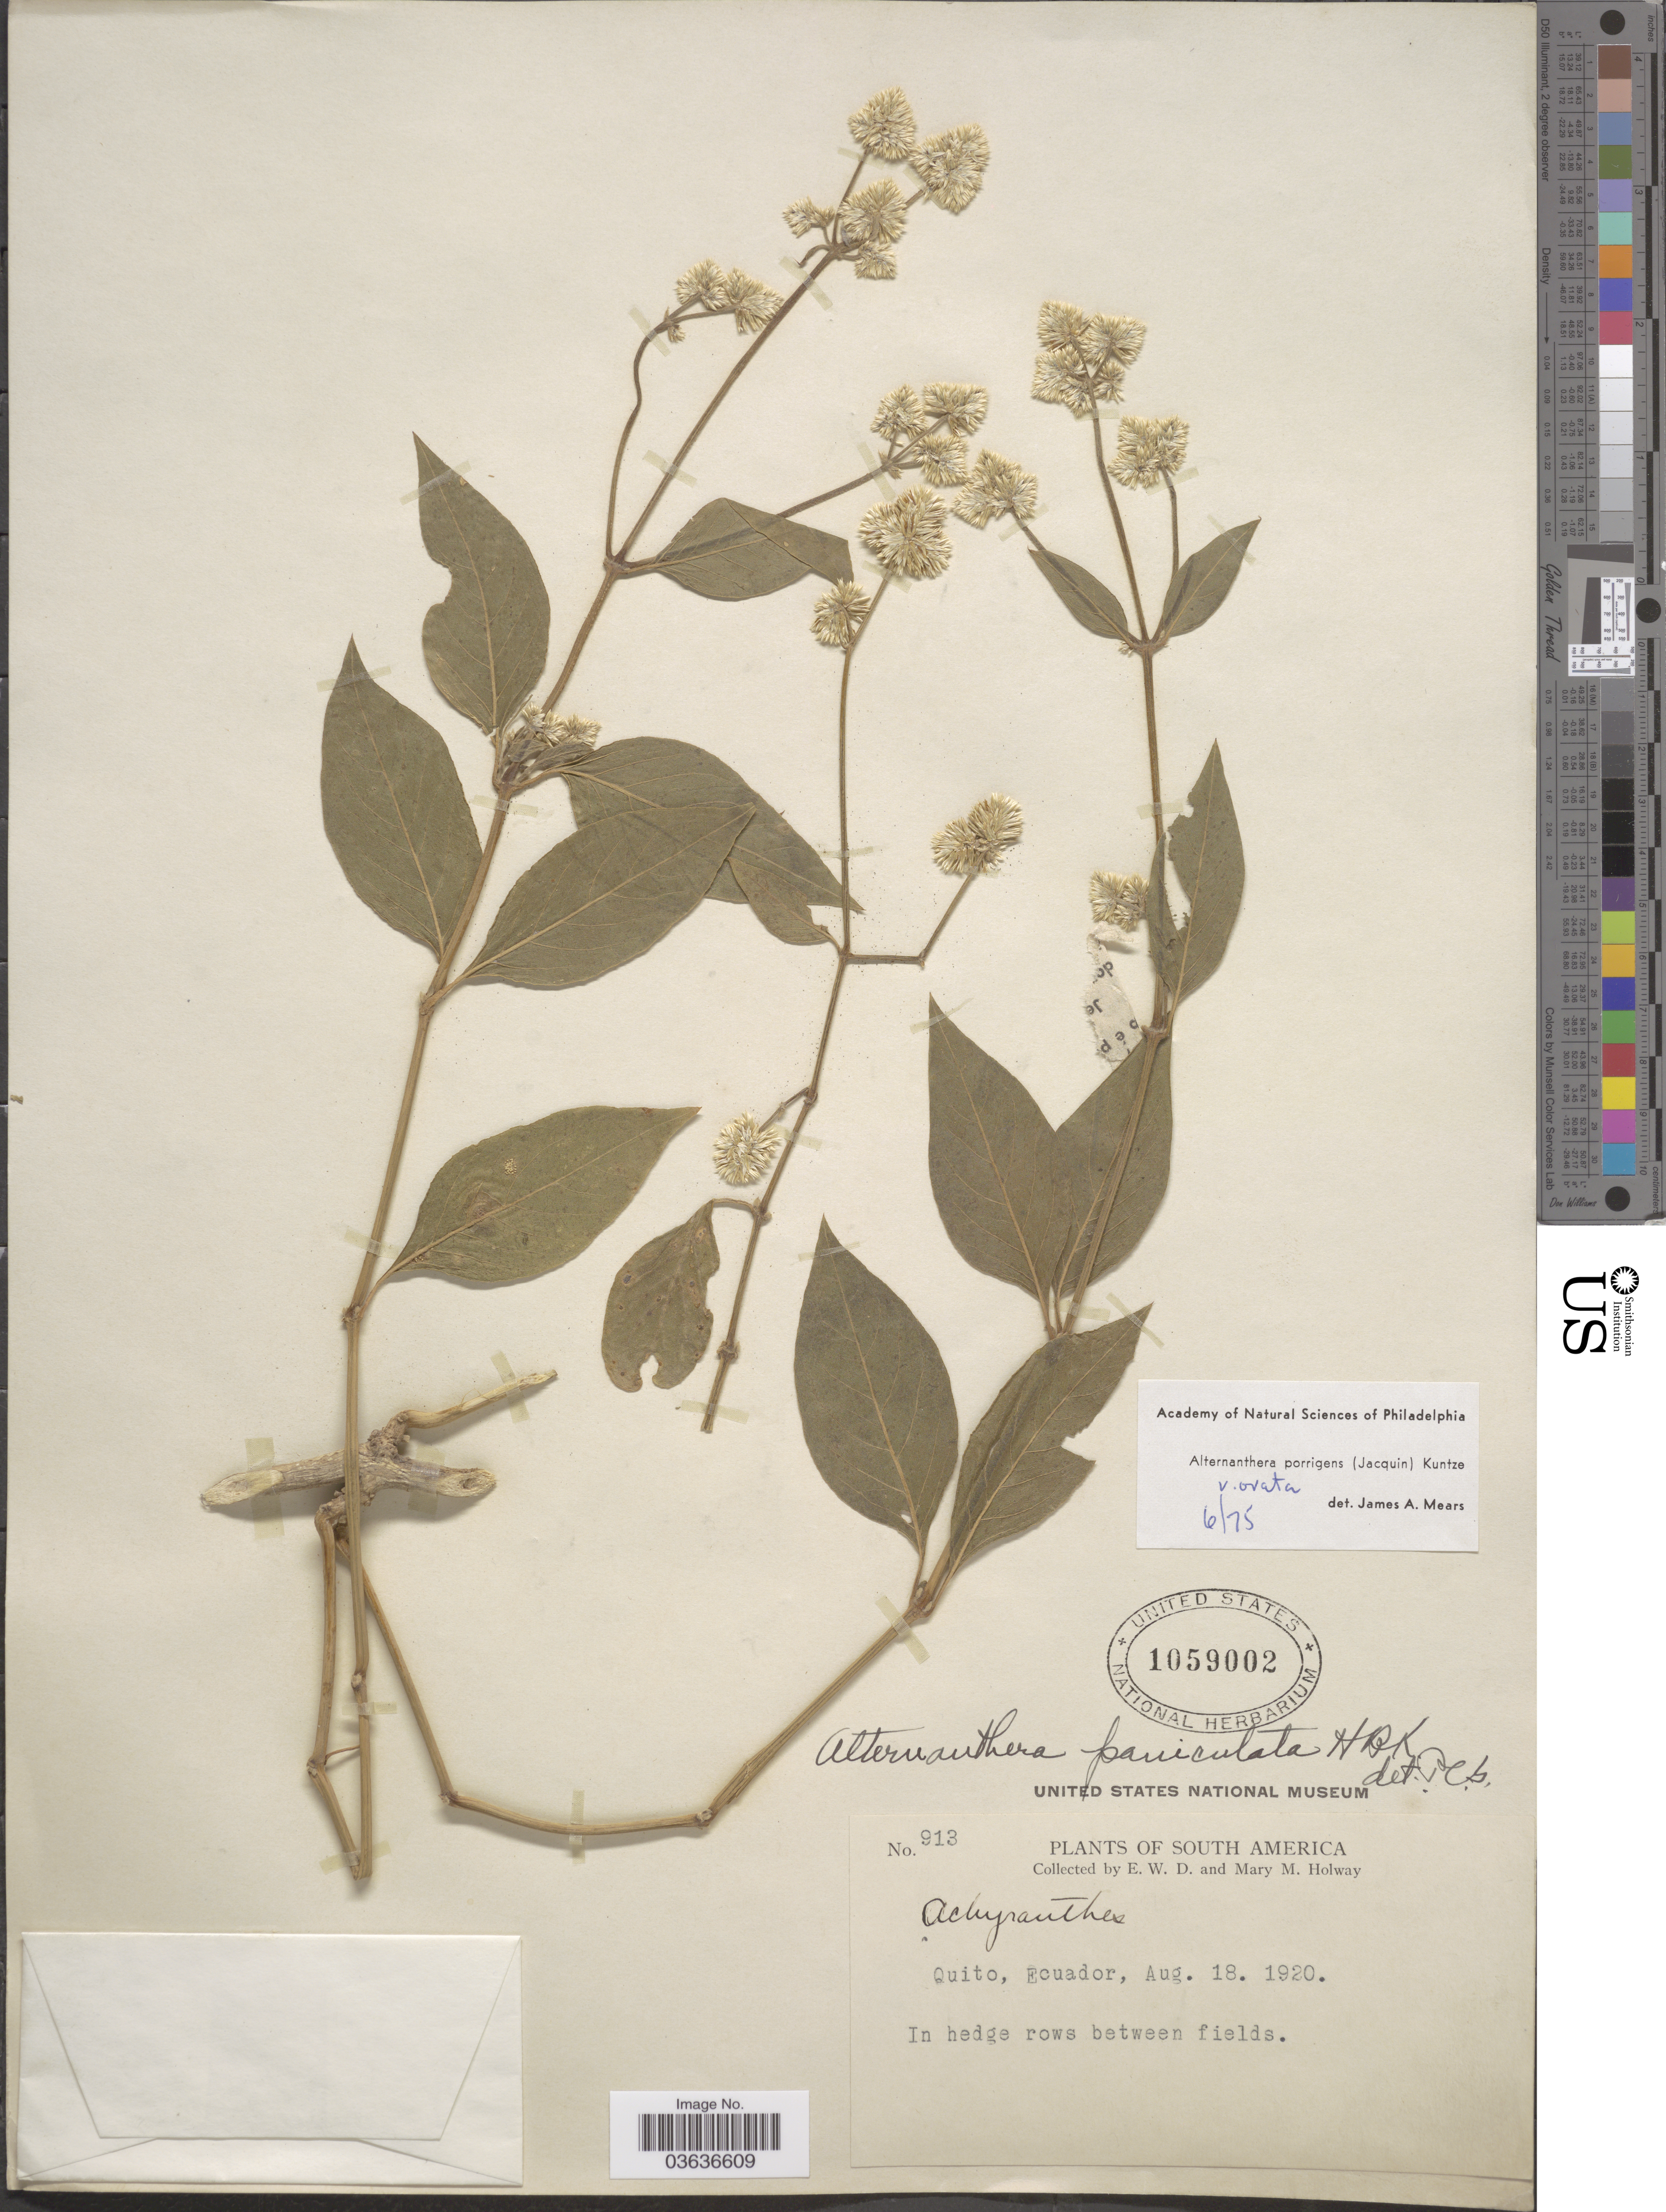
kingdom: Plantae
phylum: Tracheophyta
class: Magnoliopsida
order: Caryophyllales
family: Amaranthaceae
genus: Alternanthera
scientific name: Alternanthera porrigens var. ovata Mears var. nov. ined.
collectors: E. W. D. Holway & M. M. Holway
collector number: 913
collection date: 1920-08-18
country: Ecuador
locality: Quito.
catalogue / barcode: US 1059002